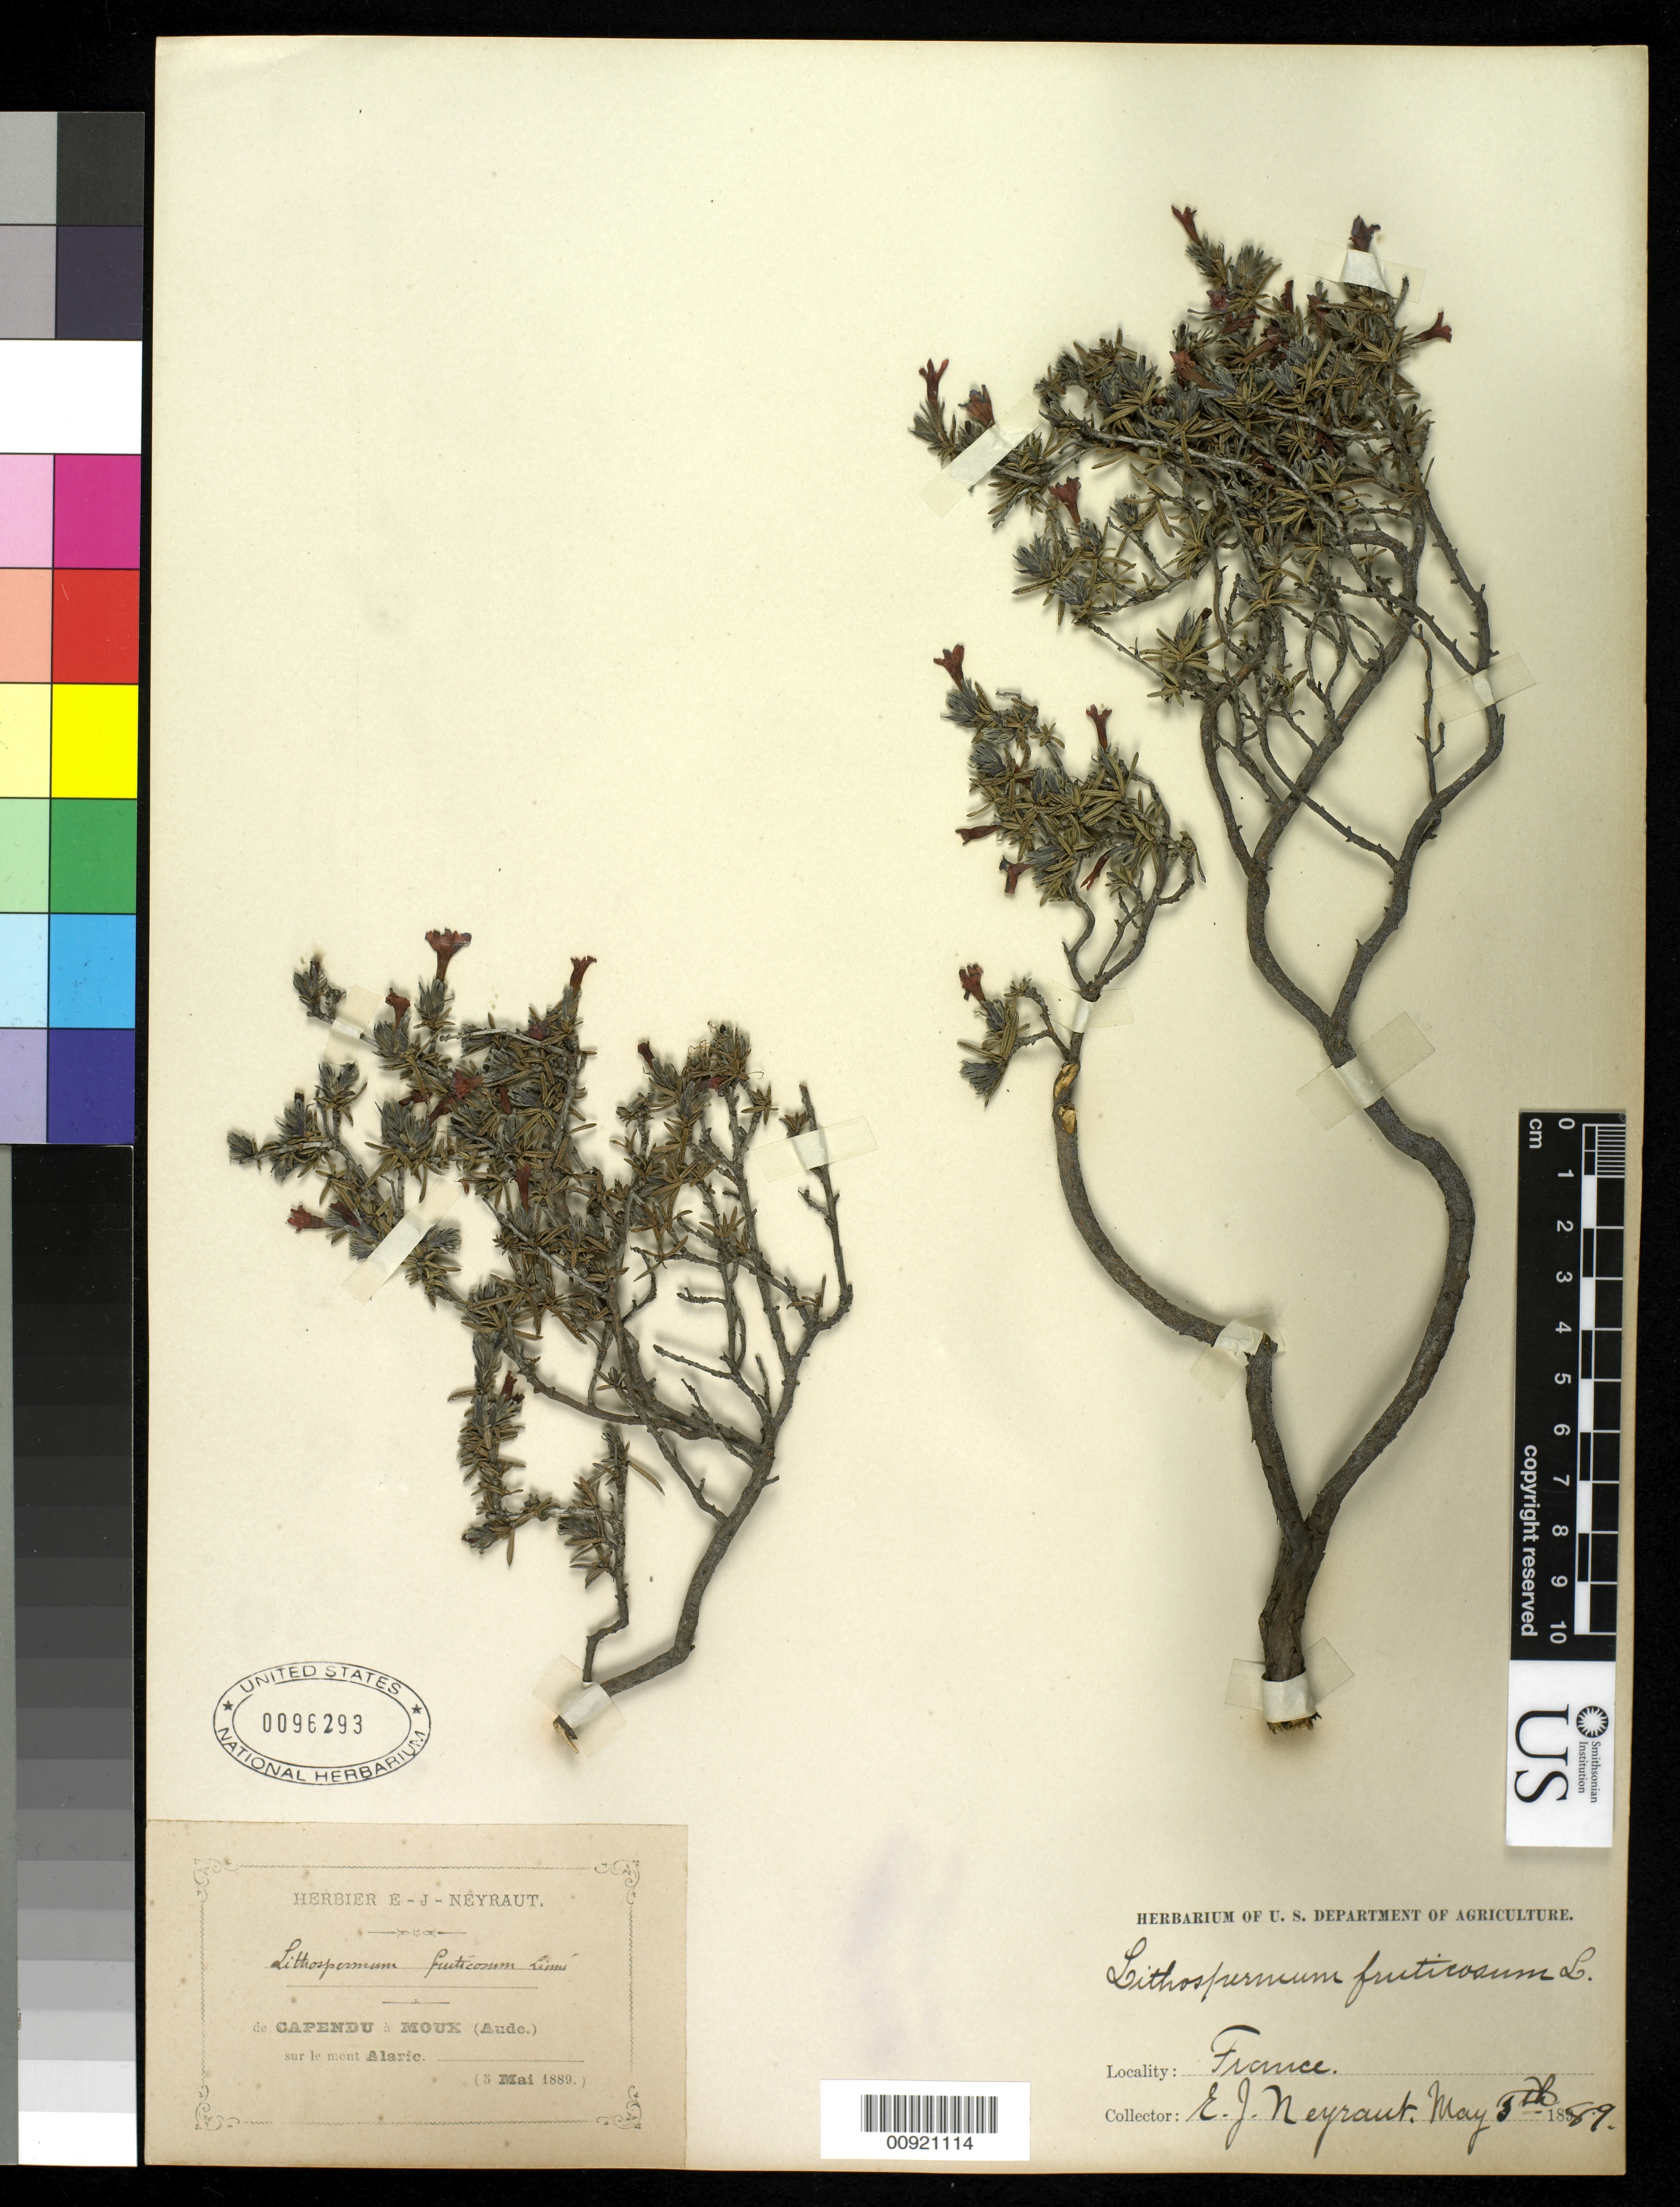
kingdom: Plantae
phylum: Tracheophyta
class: Magnoliopsida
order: Boraginales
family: Boraginaceae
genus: Lithodora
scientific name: Lithodora fruticosa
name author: (L.) Griseb.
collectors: E. Neyraut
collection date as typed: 05 May 1889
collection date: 1889-05-05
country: France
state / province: Occitanie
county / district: Aude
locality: de Capendu a Moux (Aude.) sur le mont Alaric.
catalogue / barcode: US 96293